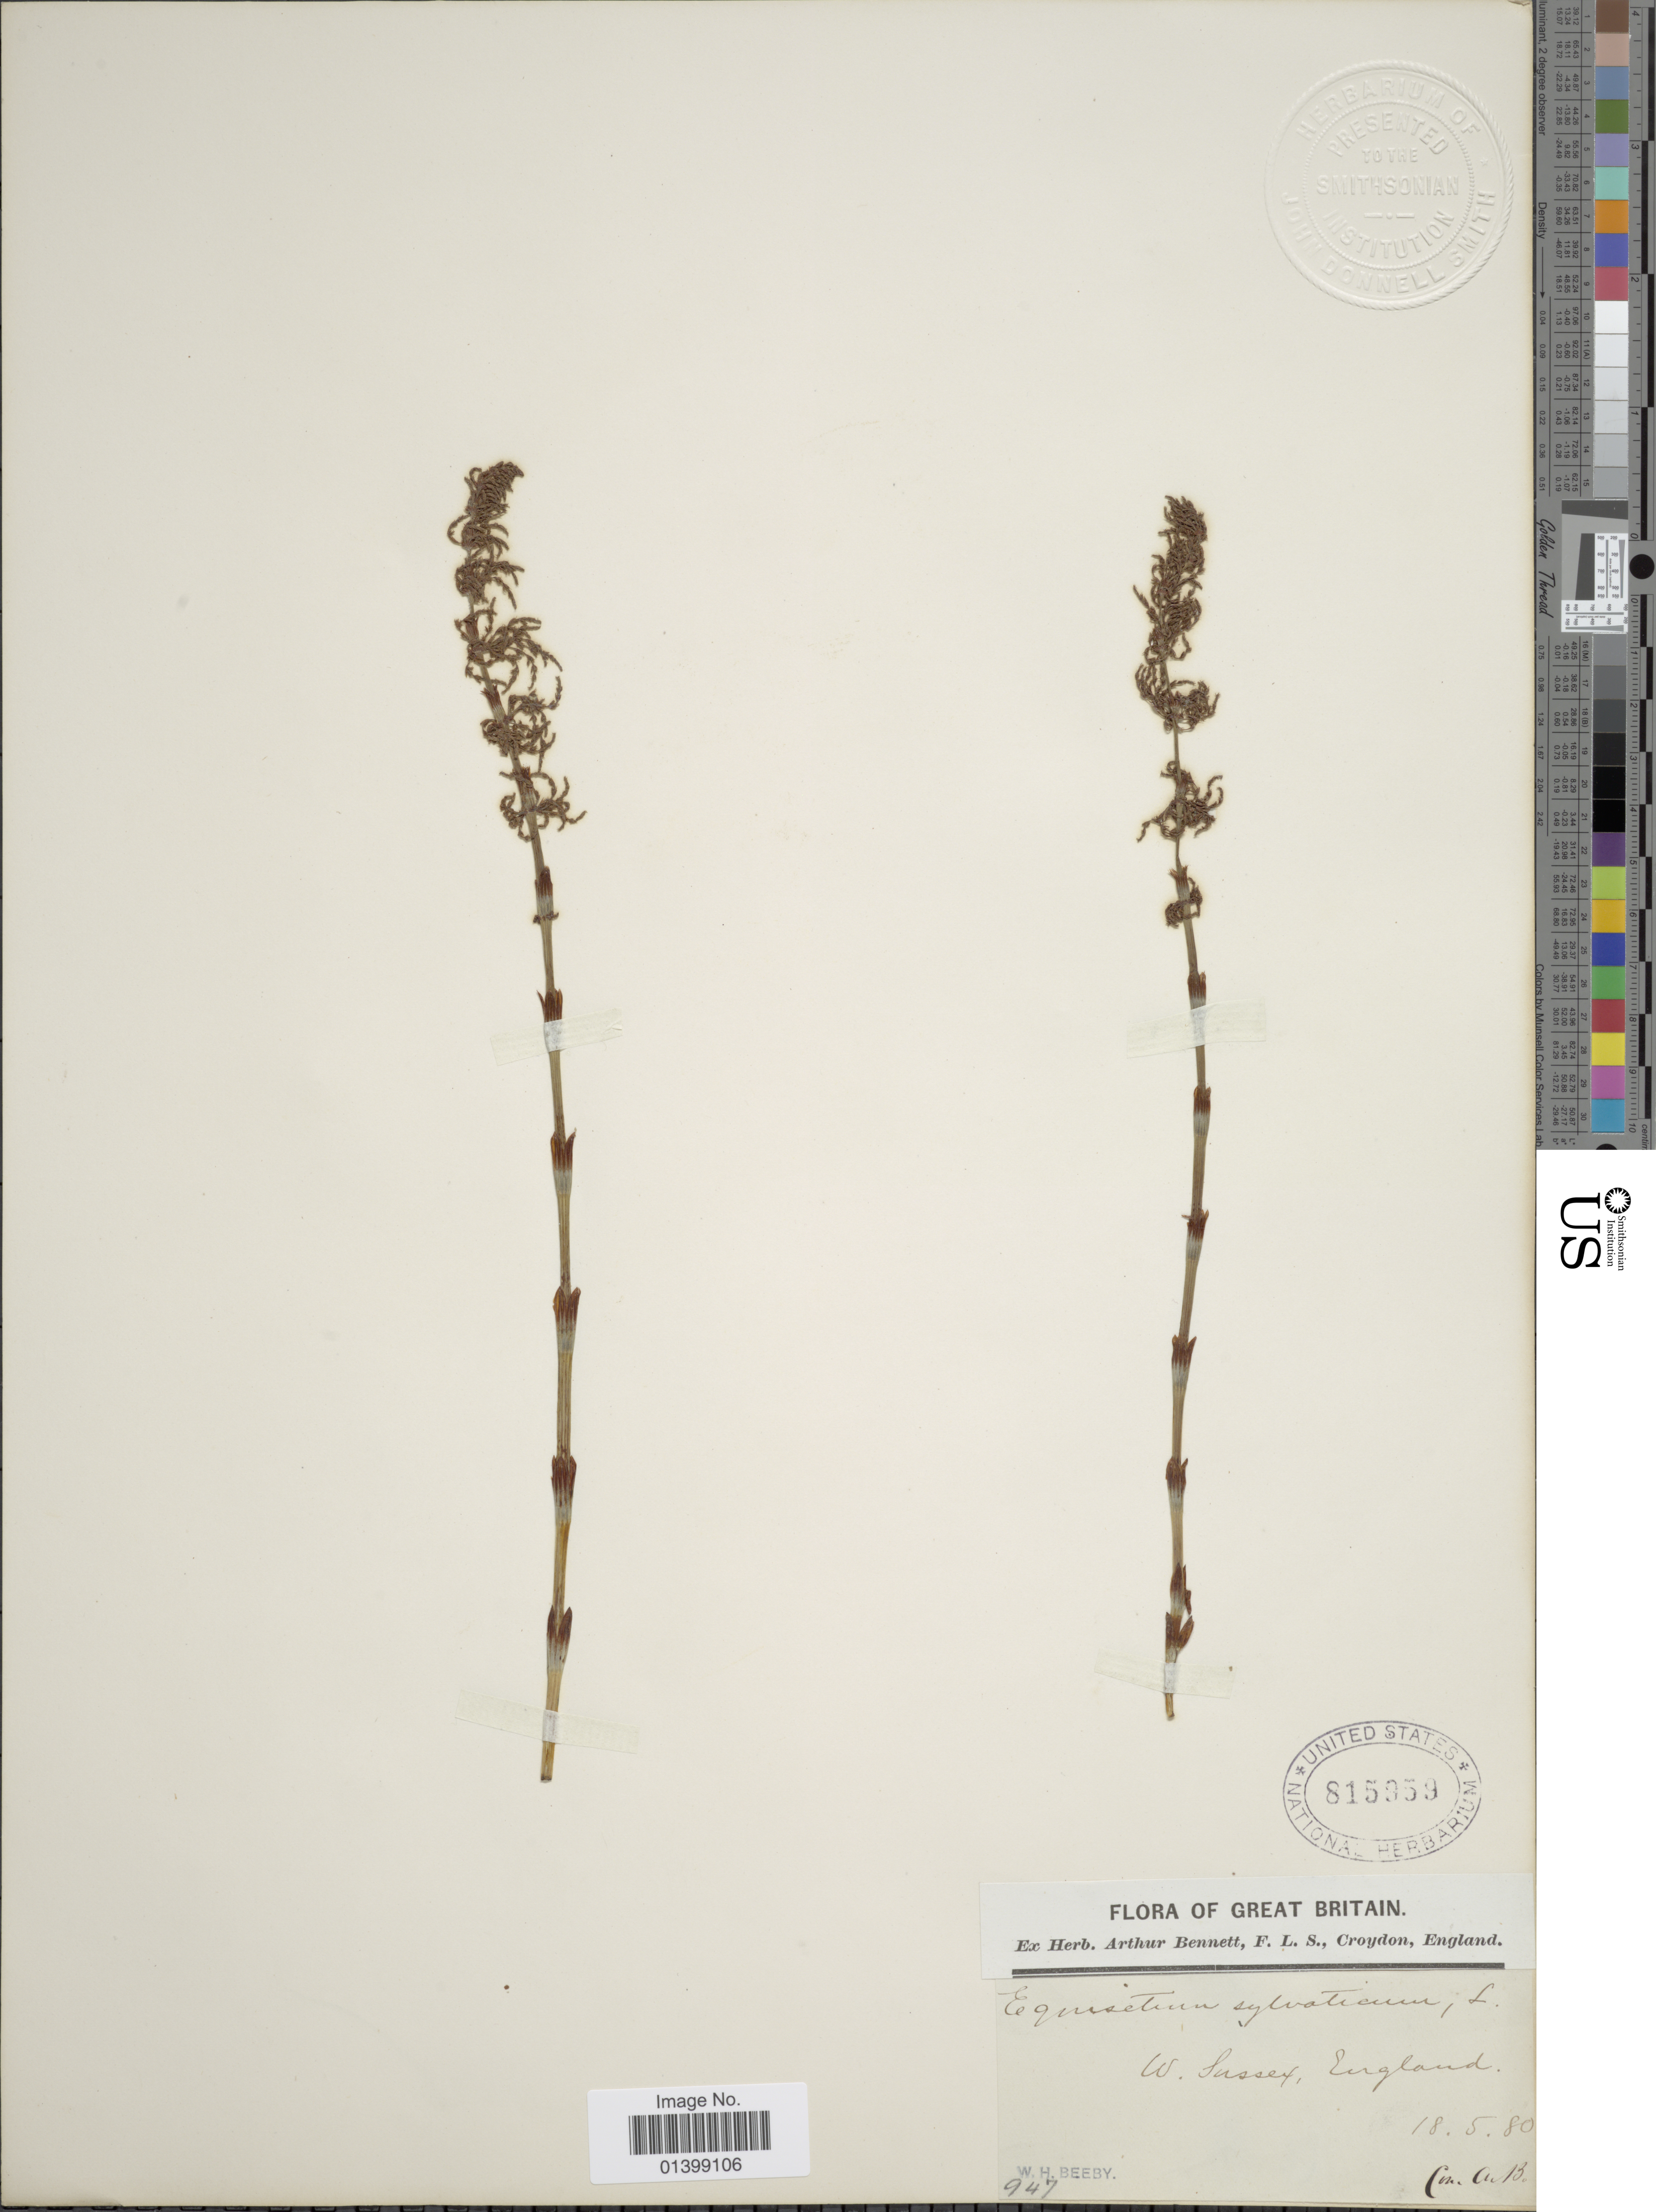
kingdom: Plantae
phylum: Tracheophyta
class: Polypodiopsida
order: Equisetales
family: Equisetaceae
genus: Equisetum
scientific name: Equisetum sylvaticum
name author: L.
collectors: W. Beeby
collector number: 947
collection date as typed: Transcribed d/m/y: 18/5/80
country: United Kingdom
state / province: England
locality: W Sussex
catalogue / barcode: US 815959